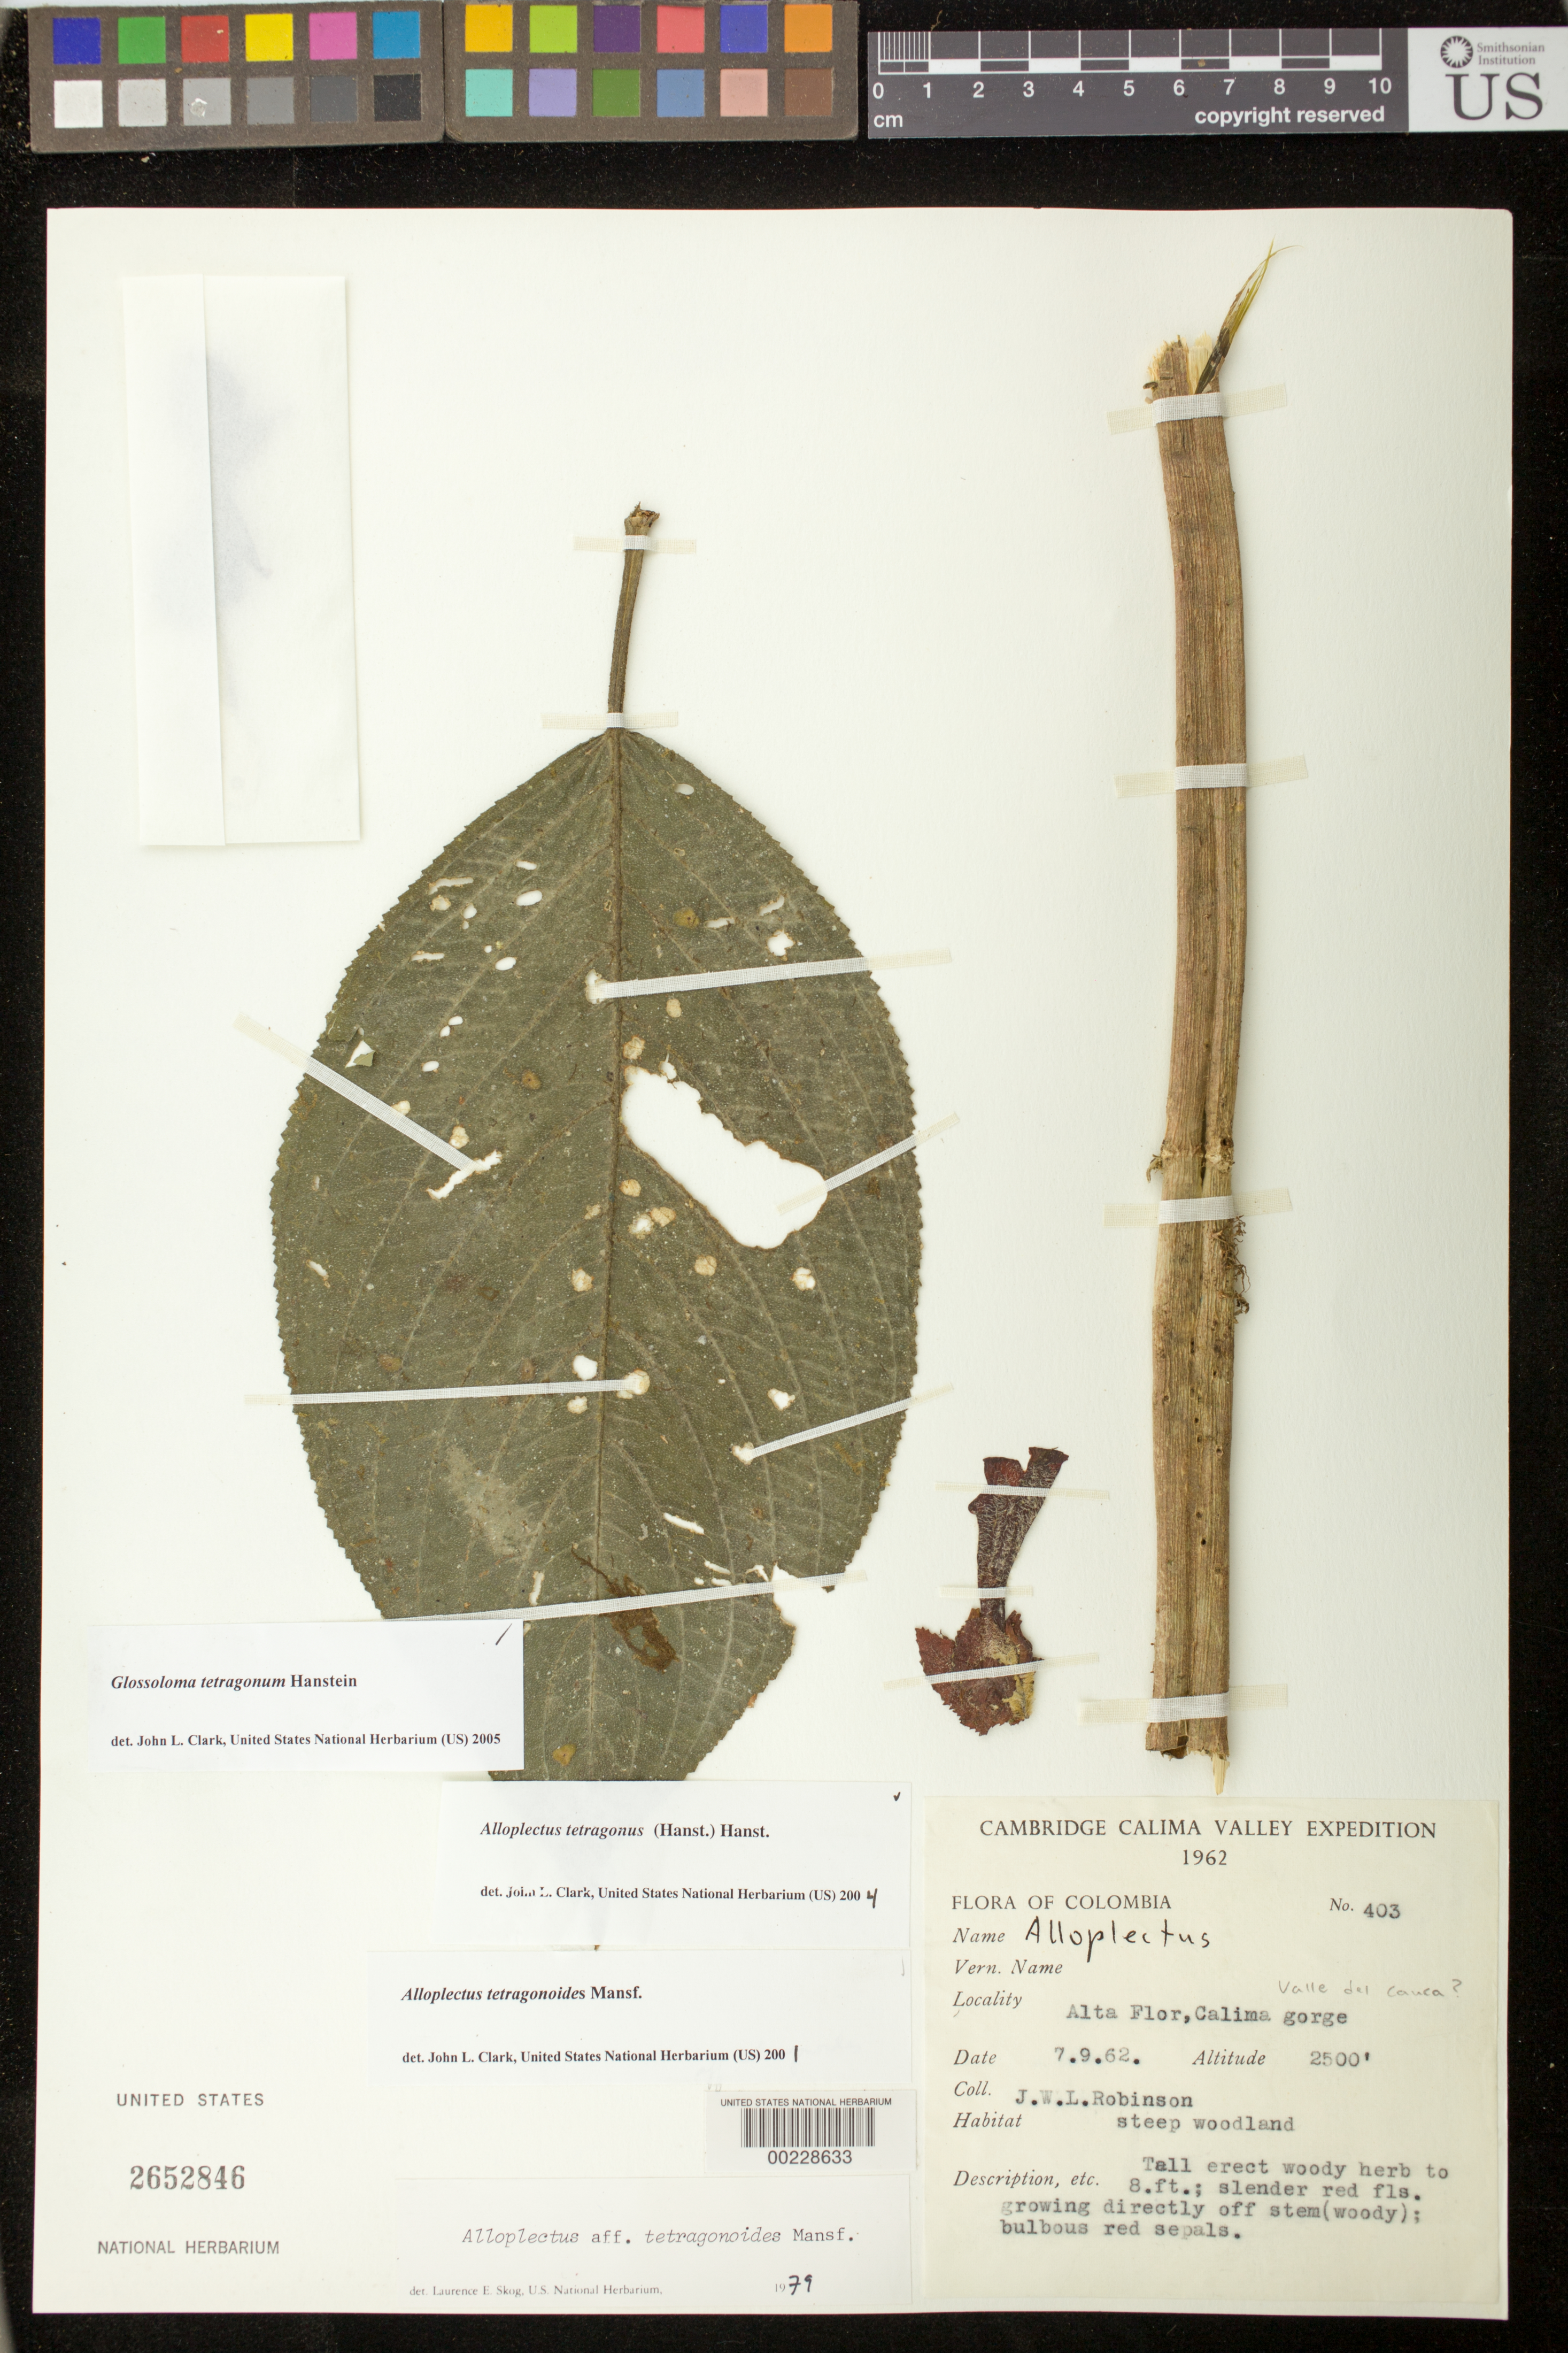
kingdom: Plantae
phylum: Tracheophyta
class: Magnoliopsida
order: Lamiales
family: Gesneriaceae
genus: Glossoloma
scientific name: Glossoloma tetragonum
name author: Hanst.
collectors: J. W. Robinson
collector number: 403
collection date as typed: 07 Sep 1962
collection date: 1962-09-07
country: Colombia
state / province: Valle del Cauca (?)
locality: Alta Flor, Calima gorge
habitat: Steep woodland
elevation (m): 760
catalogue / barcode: US 2652846